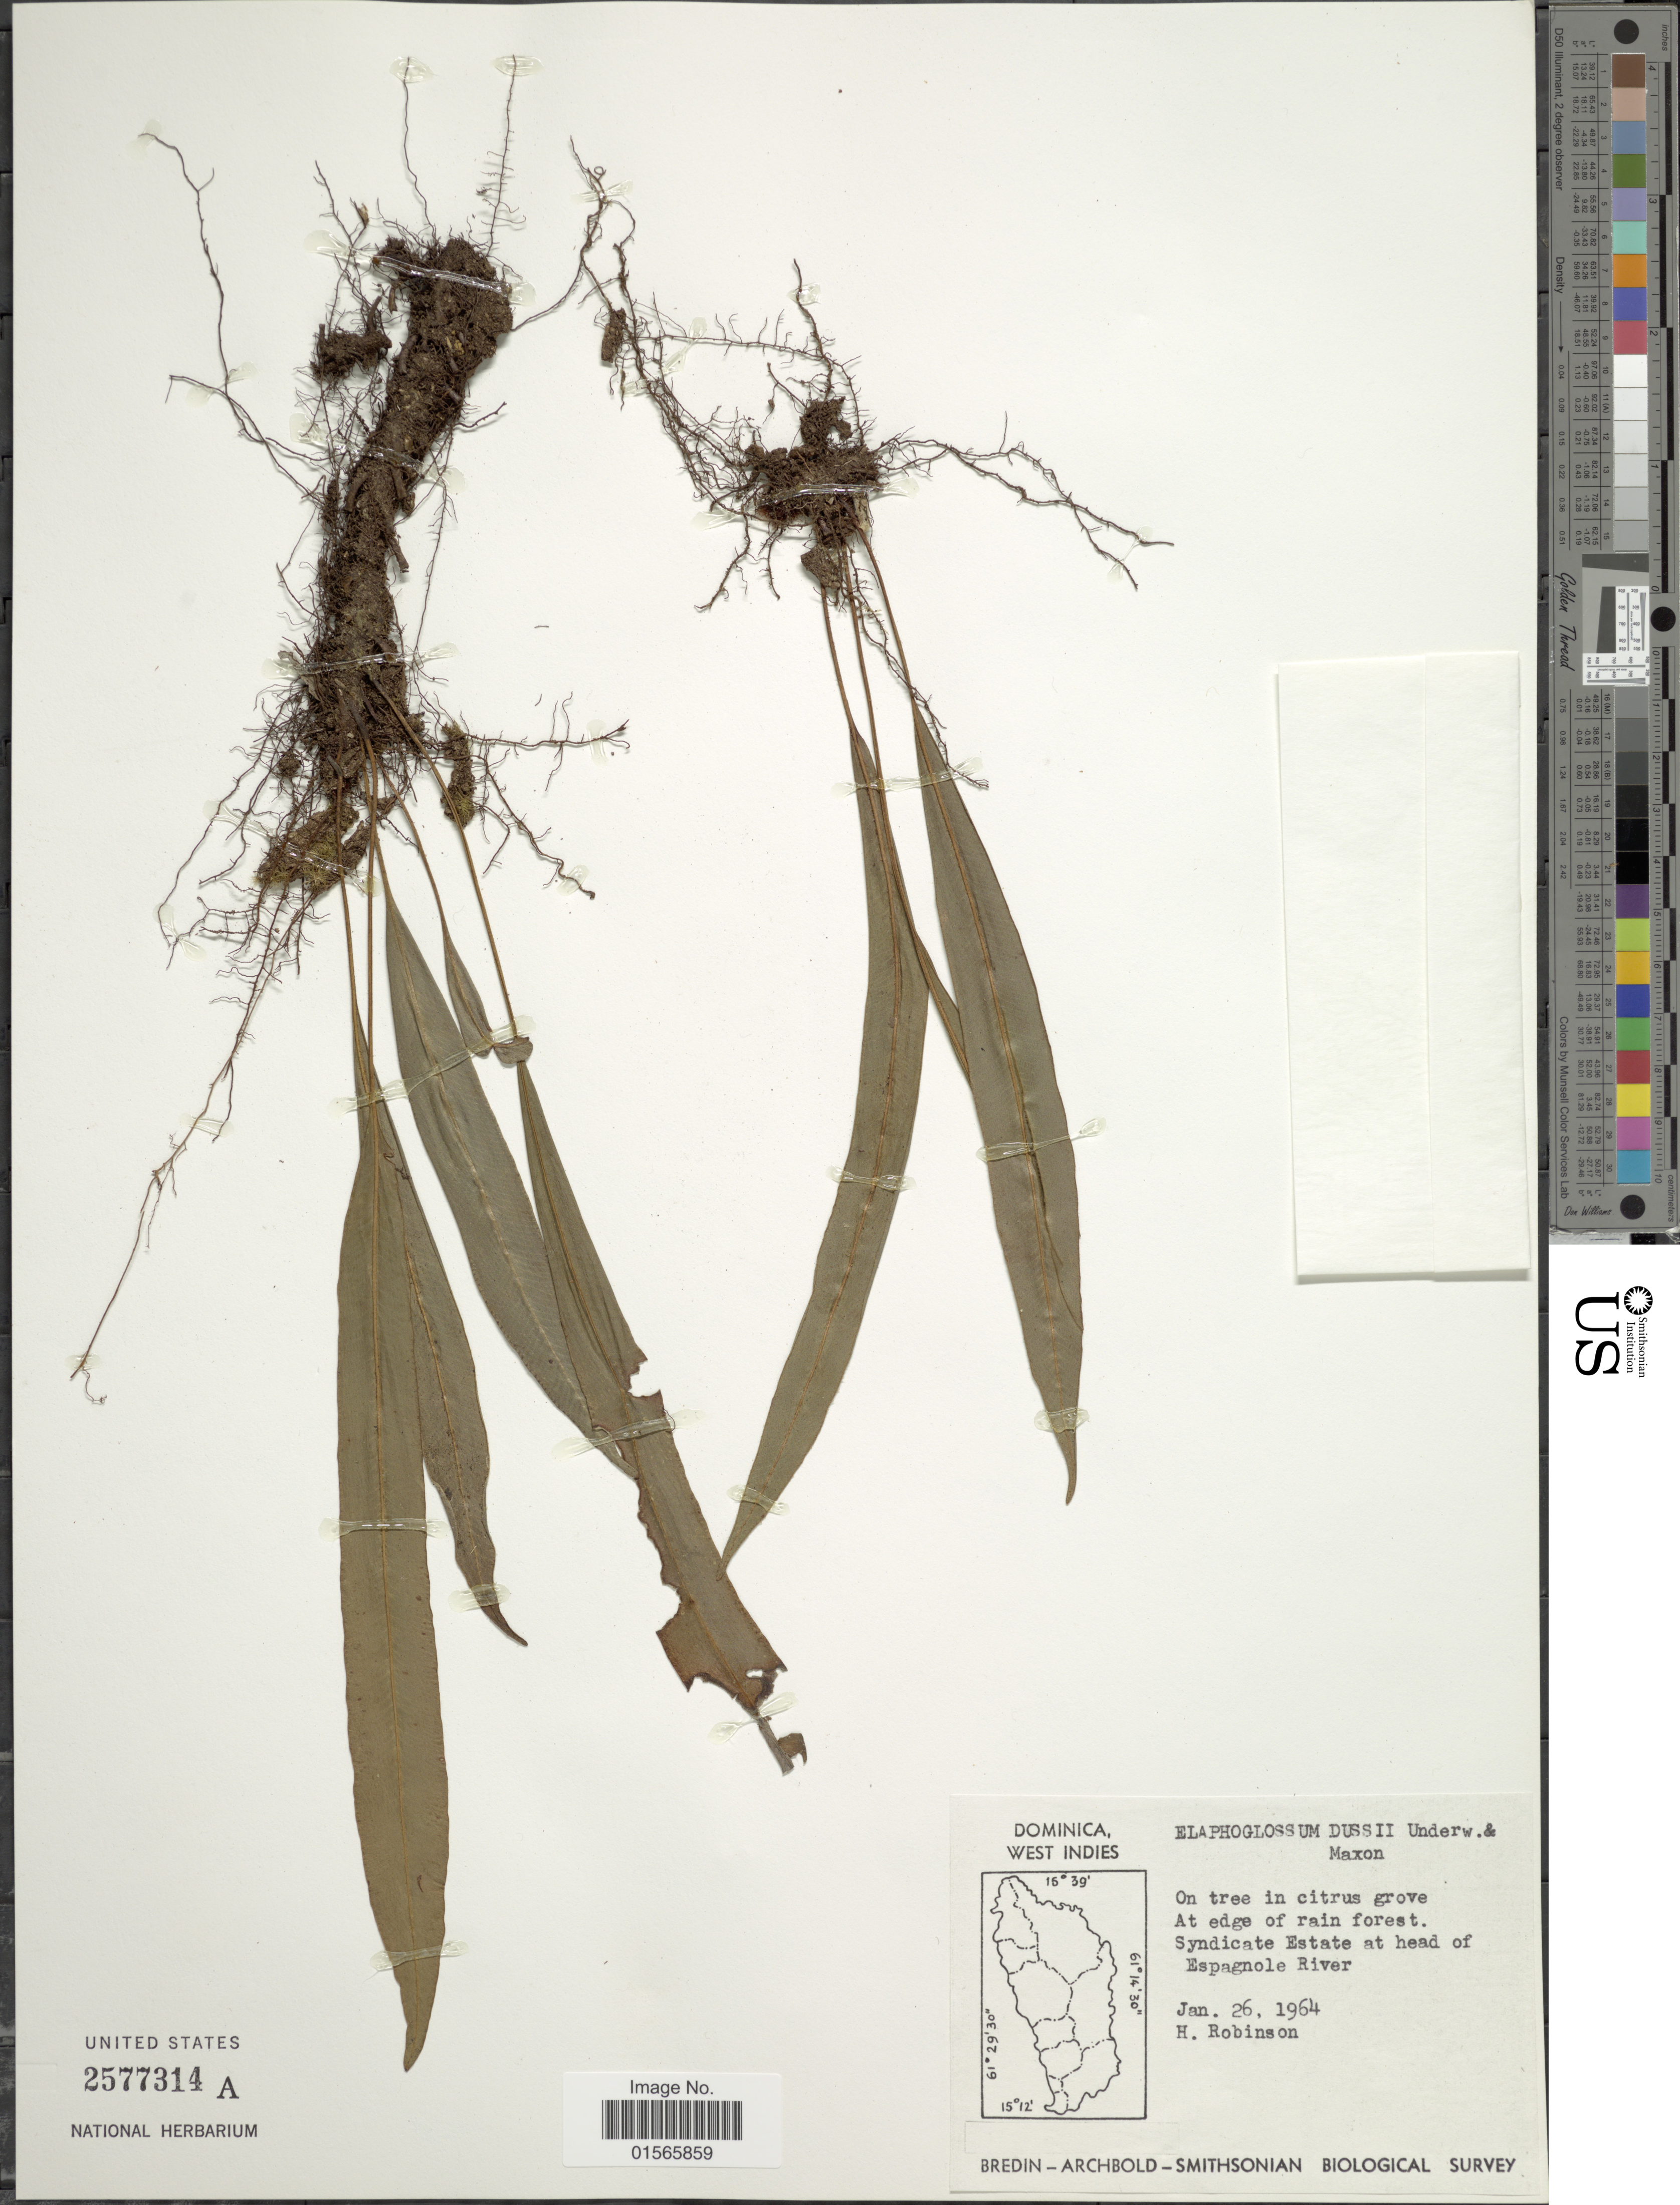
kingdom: Plantae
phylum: Tracheophyta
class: Polypodiopsida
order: Polypodiales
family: Dryopteridaceae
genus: Elaphoglossum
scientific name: Elaphoglossum petiolatum var. dussii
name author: (Underw. ex Maxon) Proctor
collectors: H. Robinson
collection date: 1964-01-26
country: Dominica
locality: Syndicate Estate at head of Espagnole River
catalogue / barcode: US 2577314A